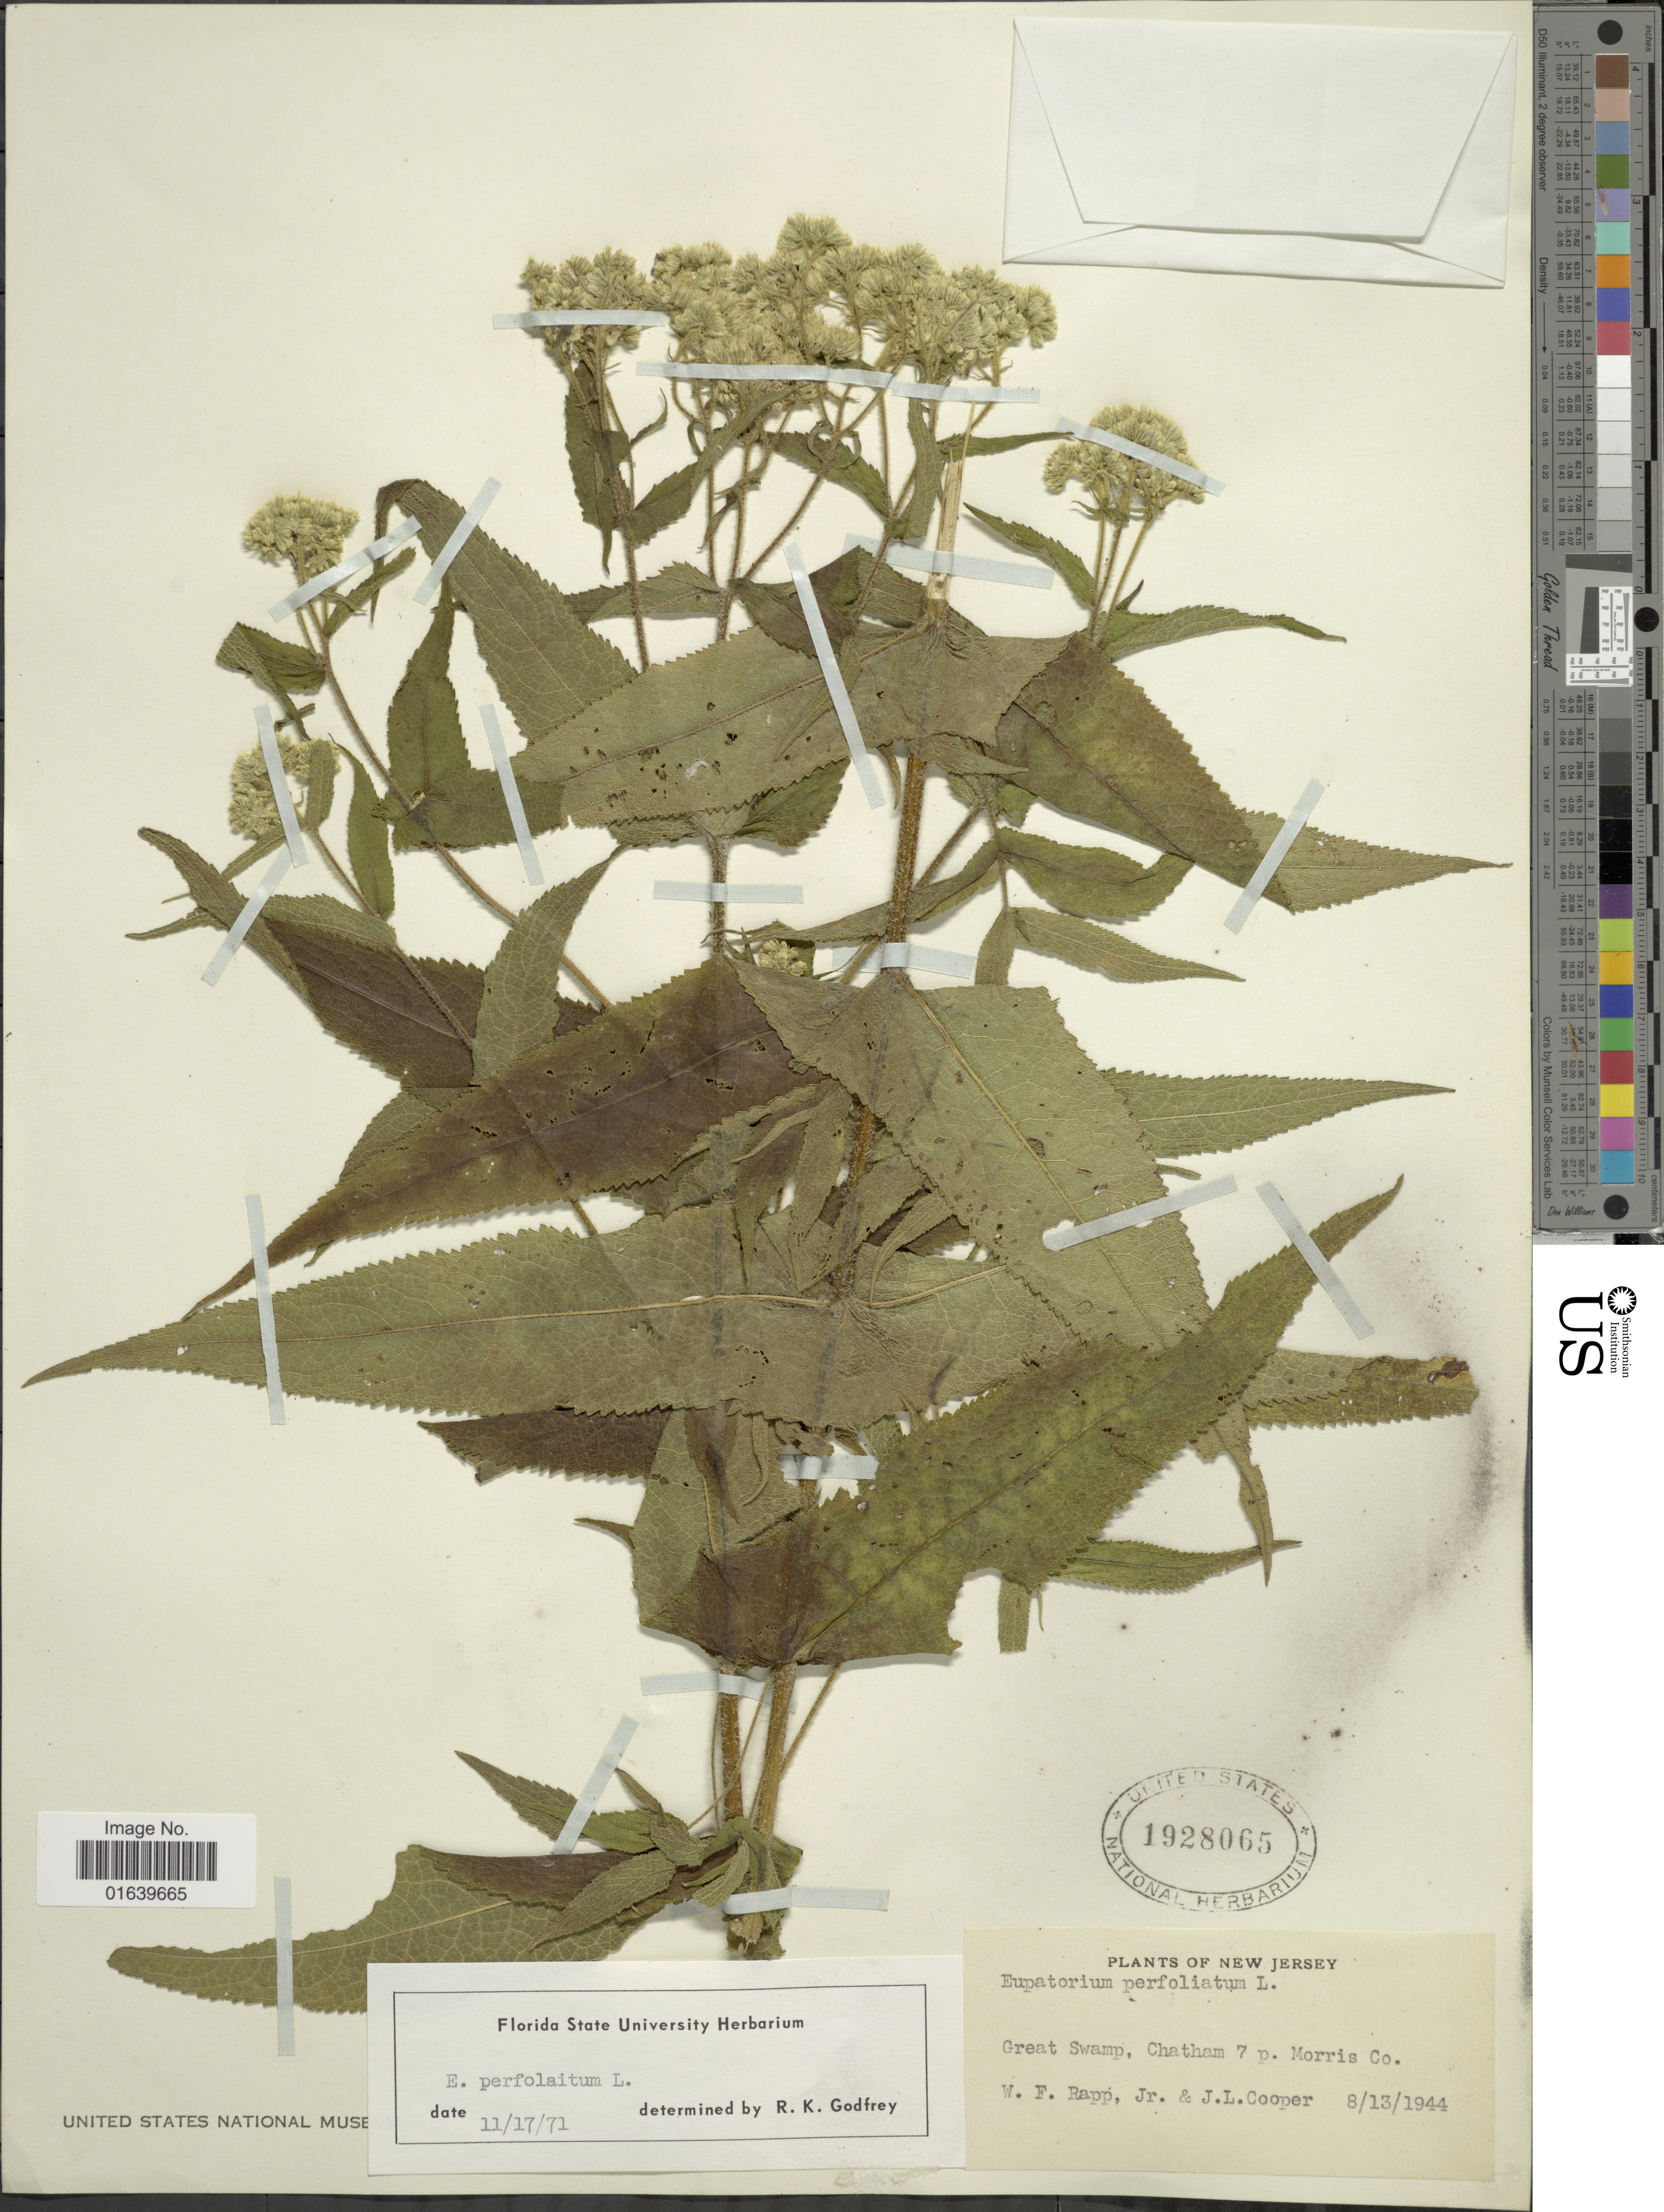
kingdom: Plantae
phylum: Tracheophyta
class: Magnoliopsida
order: Asterales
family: Asteraceae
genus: Eupatorium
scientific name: Eupatorium perfoliatum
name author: L.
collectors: W. Rapp & J. Cooper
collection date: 1944-08-13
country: United States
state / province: New Jersey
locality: Great Swamp, Chatham 7 p. Morris Co.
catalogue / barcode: US 1928065